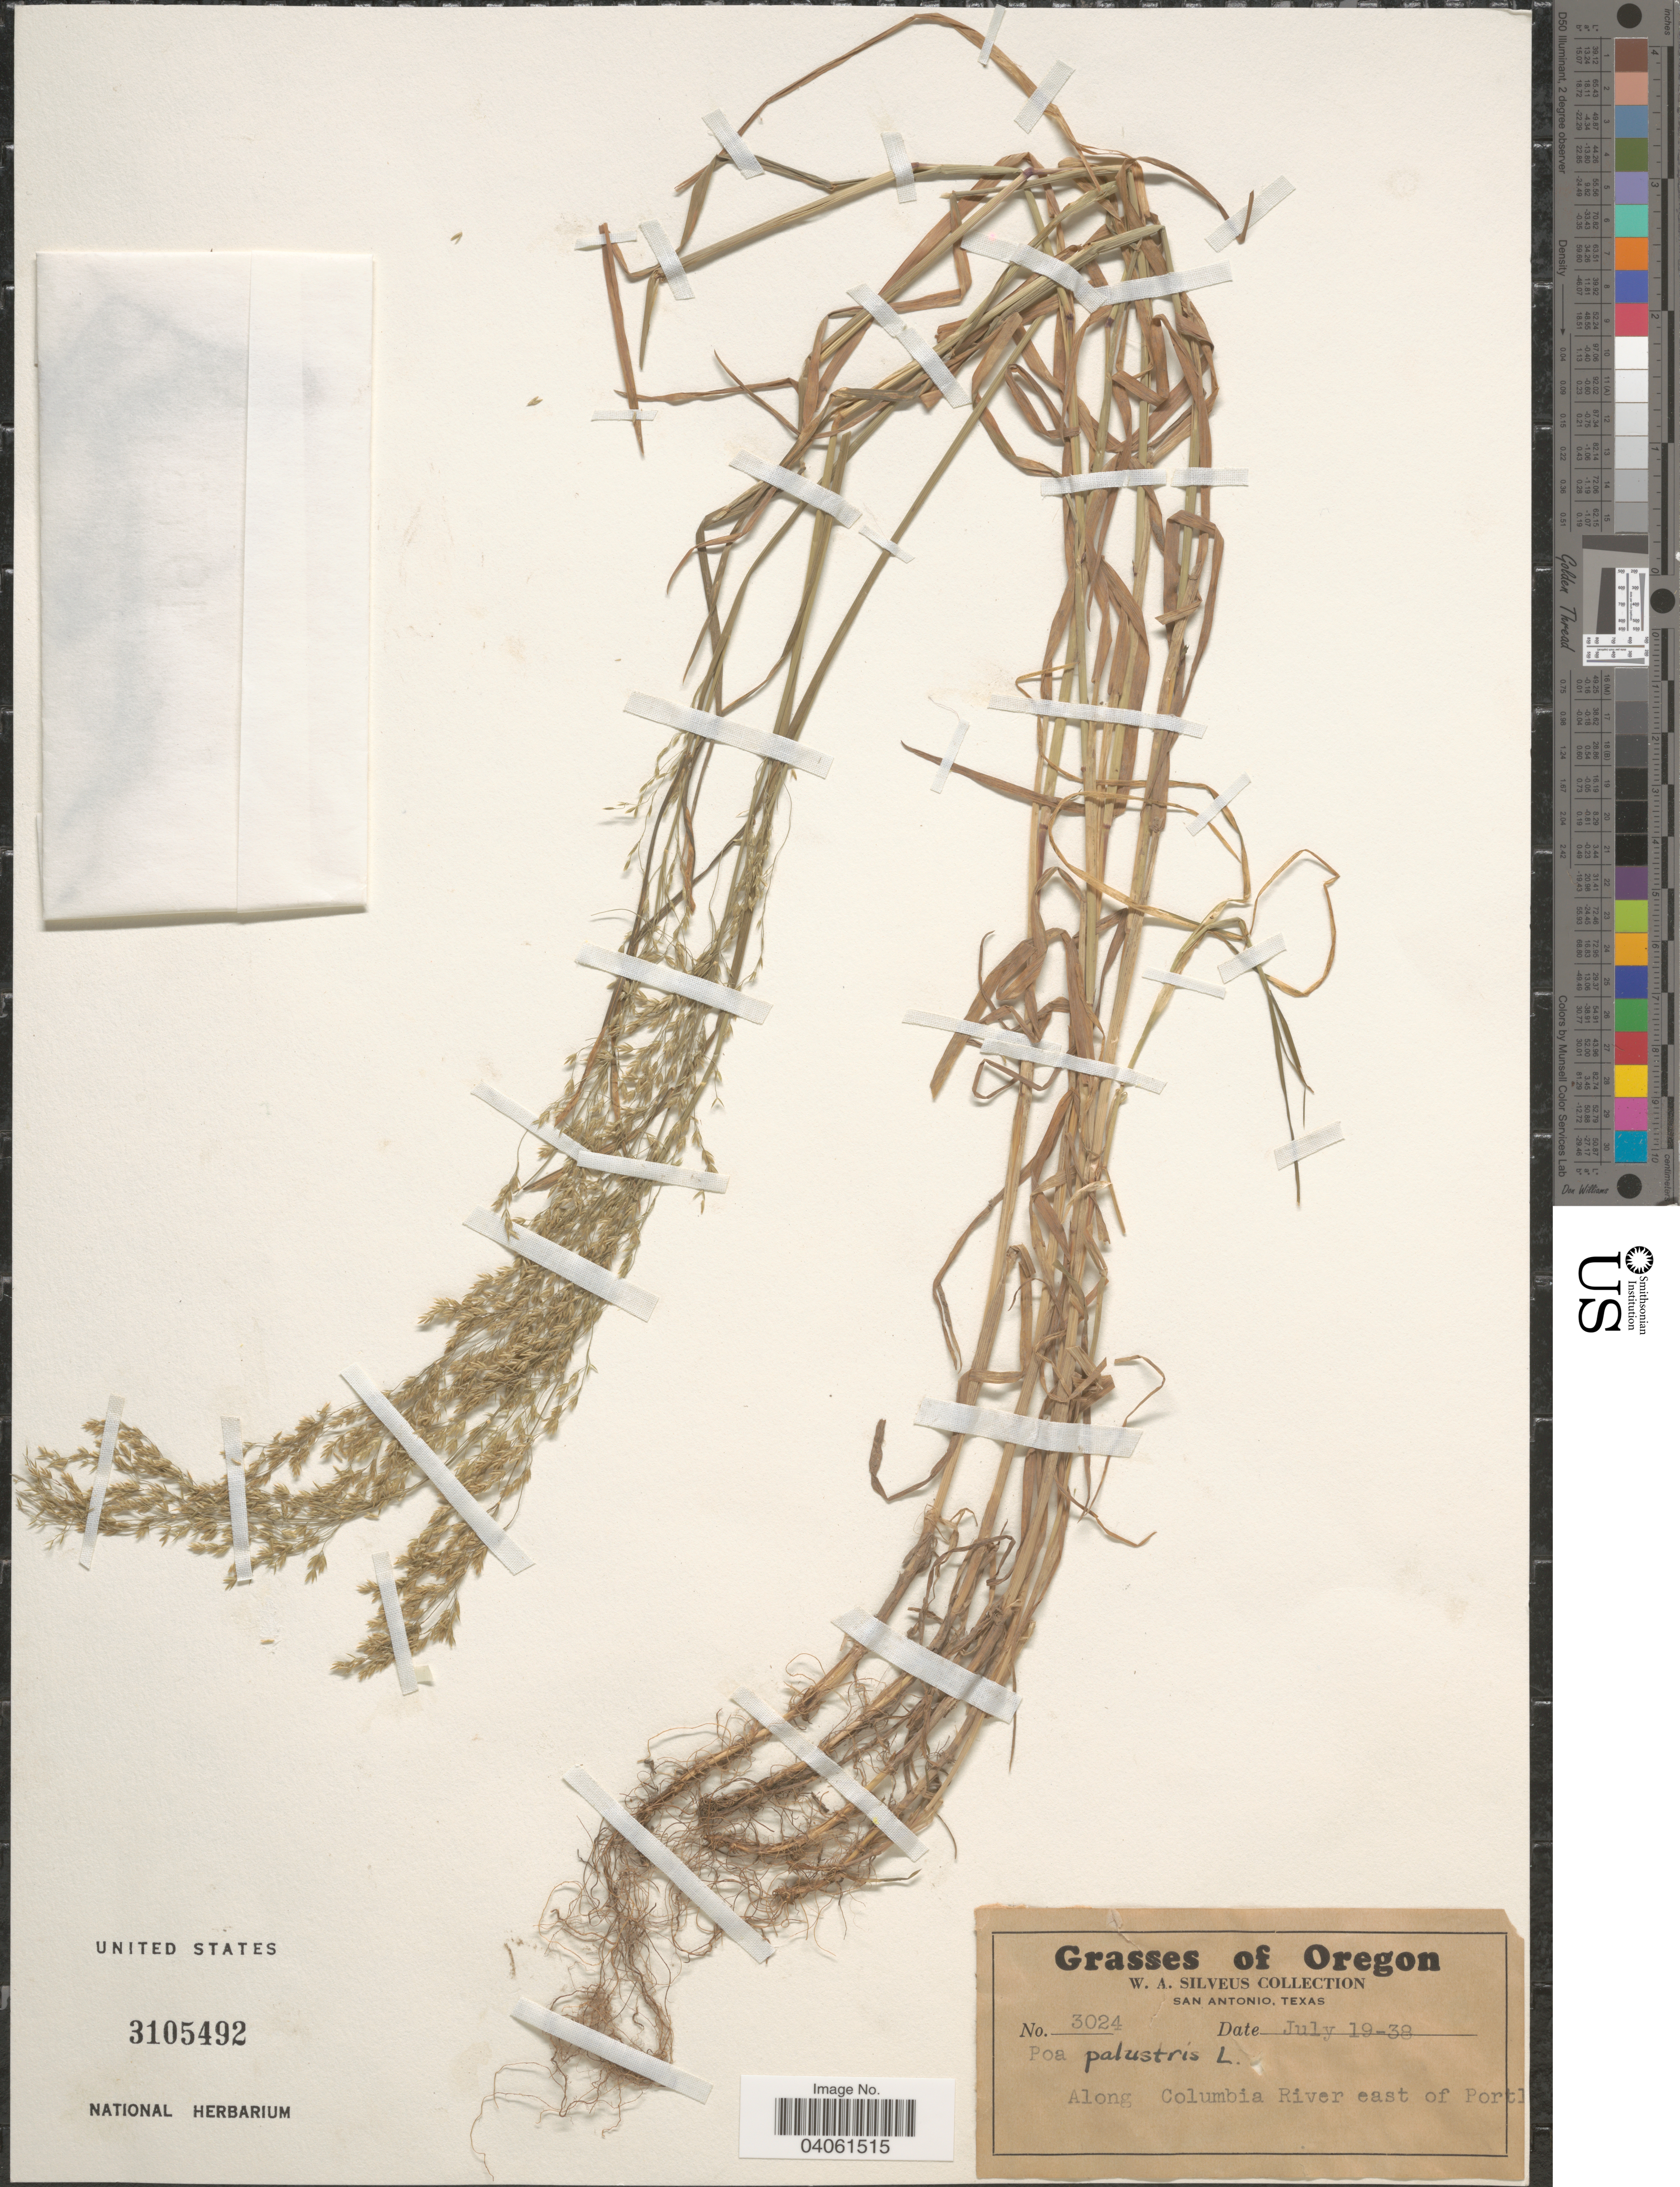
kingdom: Plantae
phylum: Tracheophyta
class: Liliopsida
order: Poales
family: Poaceae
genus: Poa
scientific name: Poa palustris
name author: L.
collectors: W. Silveus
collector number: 3024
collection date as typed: Transcribed d/m/y: 19/7/38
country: United States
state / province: Oregon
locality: Along Columbia River east of Portland.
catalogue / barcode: US 3105492